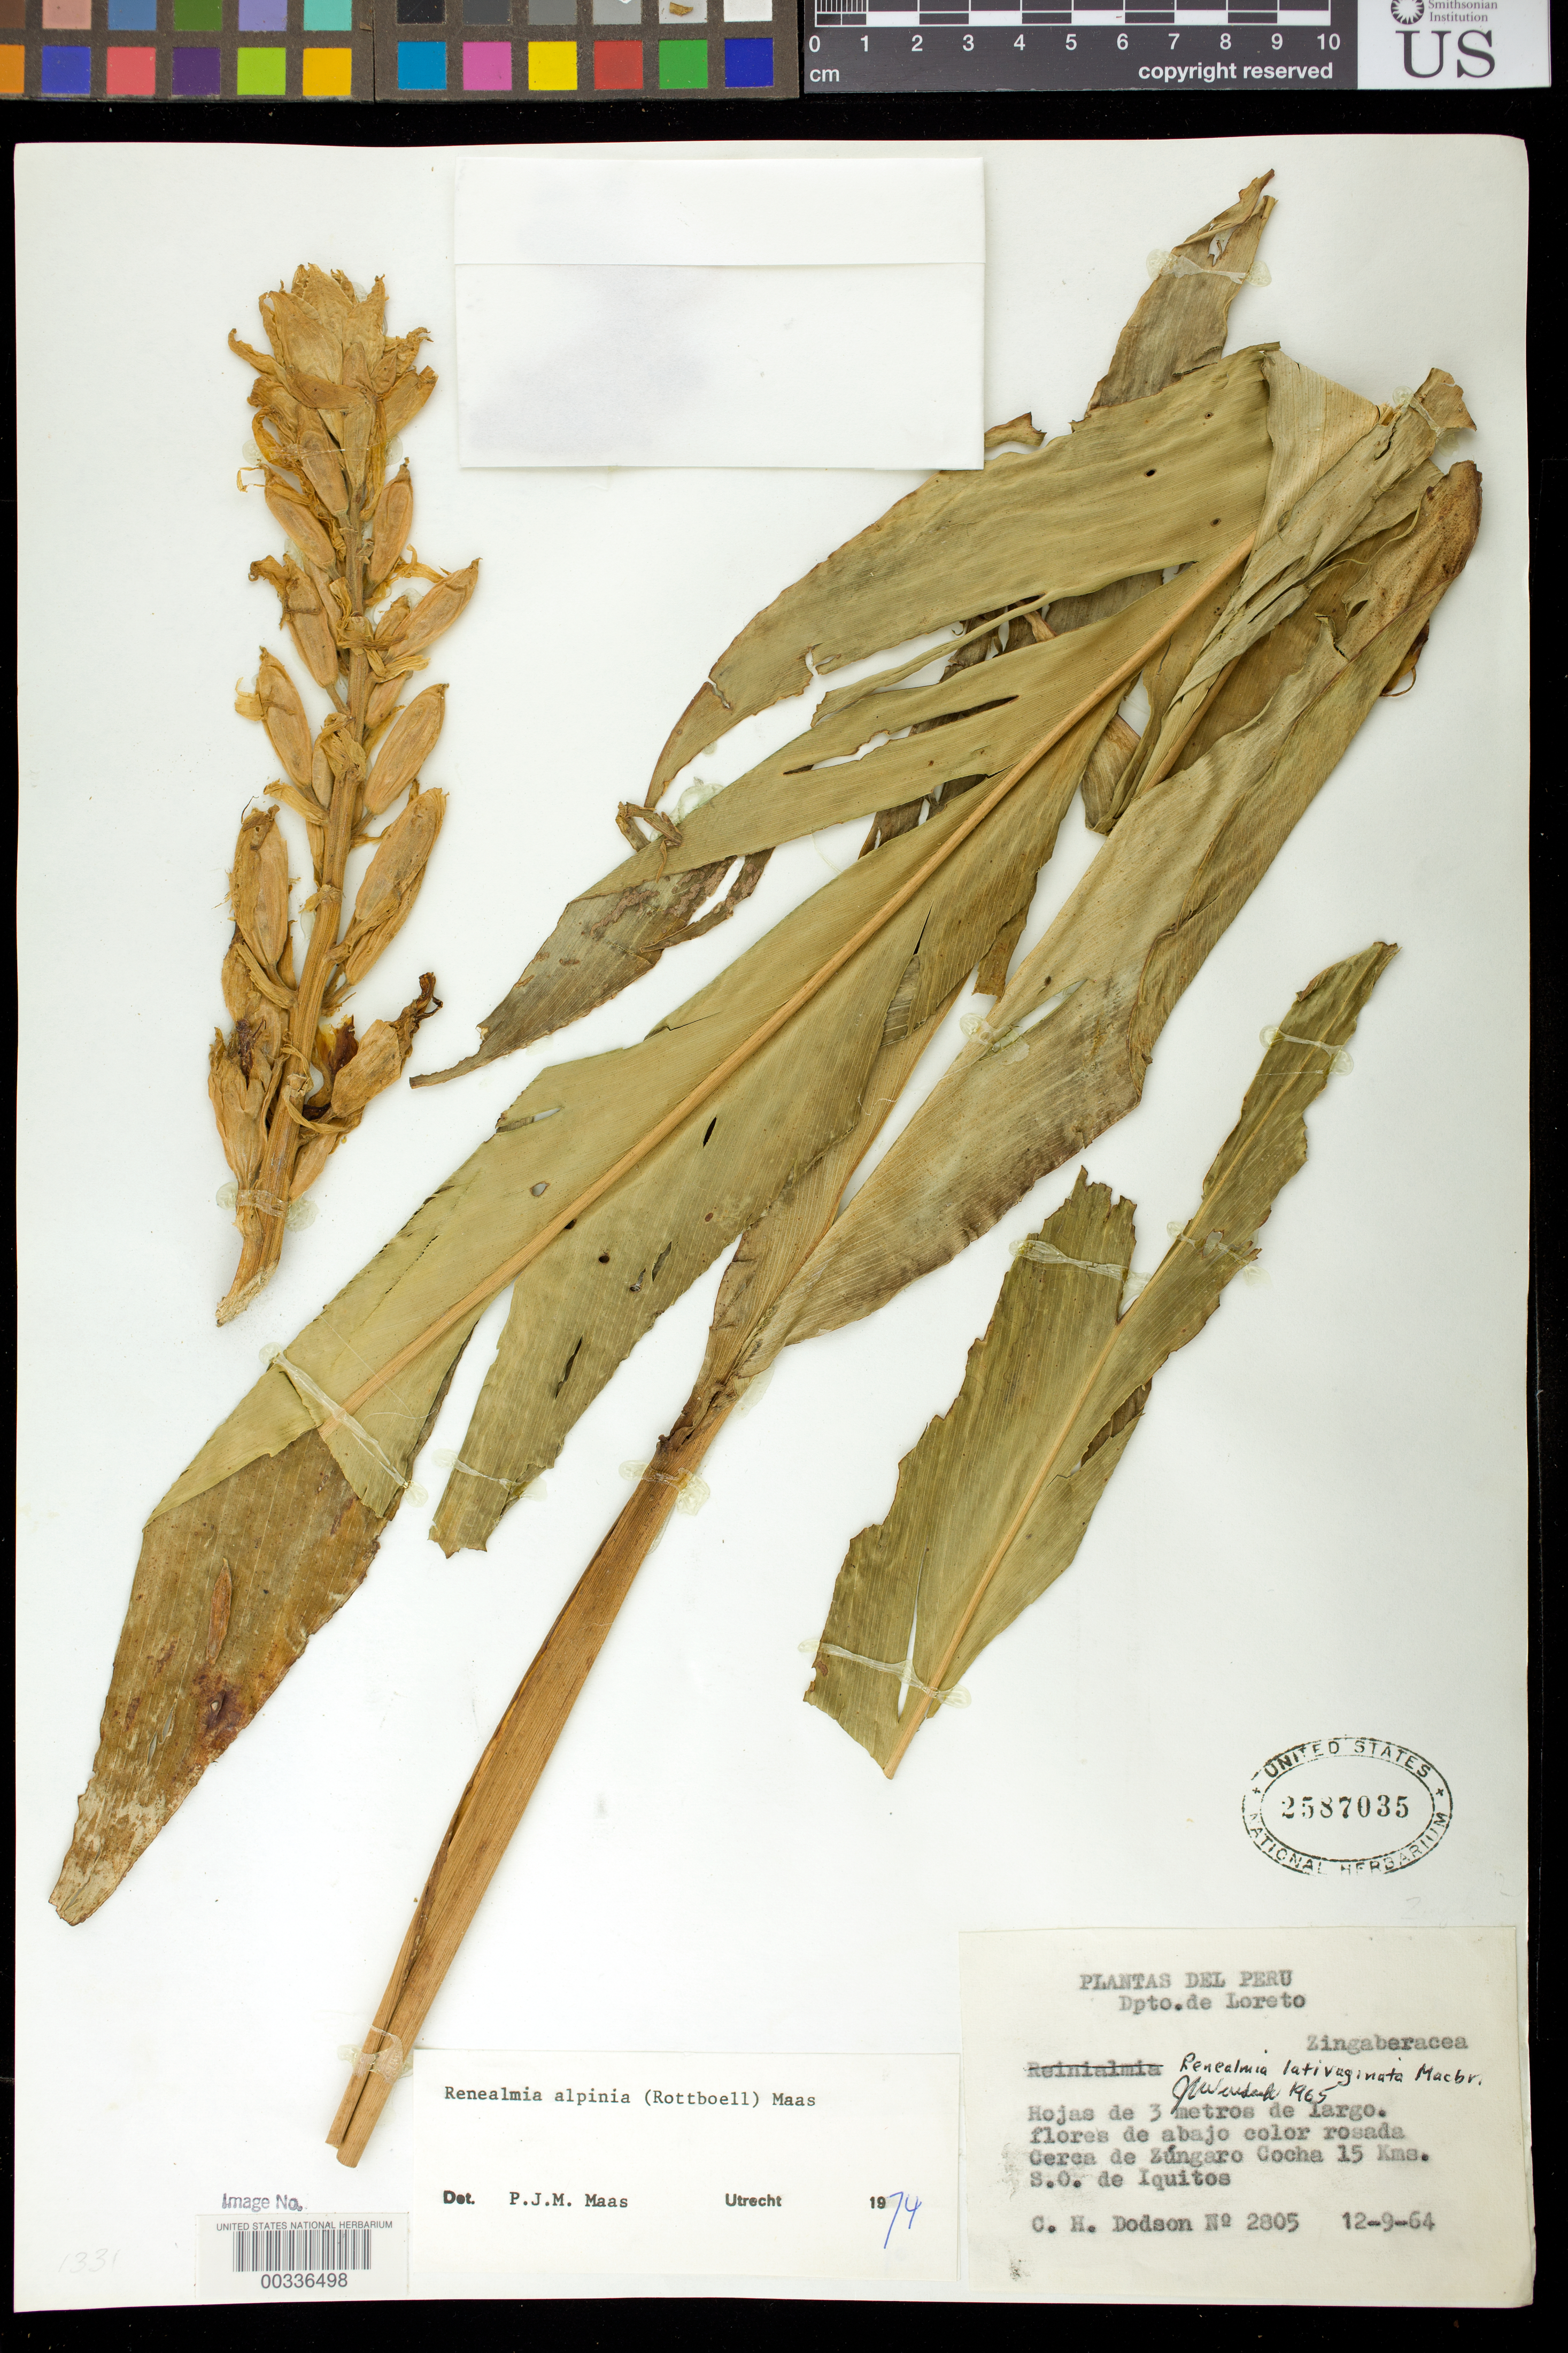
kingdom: Plantae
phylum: Tracheophyta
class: Liliopsida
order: Zingiberales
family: Zingiberaceae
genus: Renealmia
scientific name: Renealmia alpinia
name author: (Rottb.) Maas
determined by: Maas, Paul J. M.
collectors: C. H. Dodson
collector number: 2805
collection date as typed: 09 Dec 1964 or 12 Sep 1964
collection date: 1964-09-12 or 1964-12-09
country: Peru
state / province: Loreto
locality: Cerca de zungaro cocha 15 km s.o. de iquitos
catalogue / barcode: US 2587035